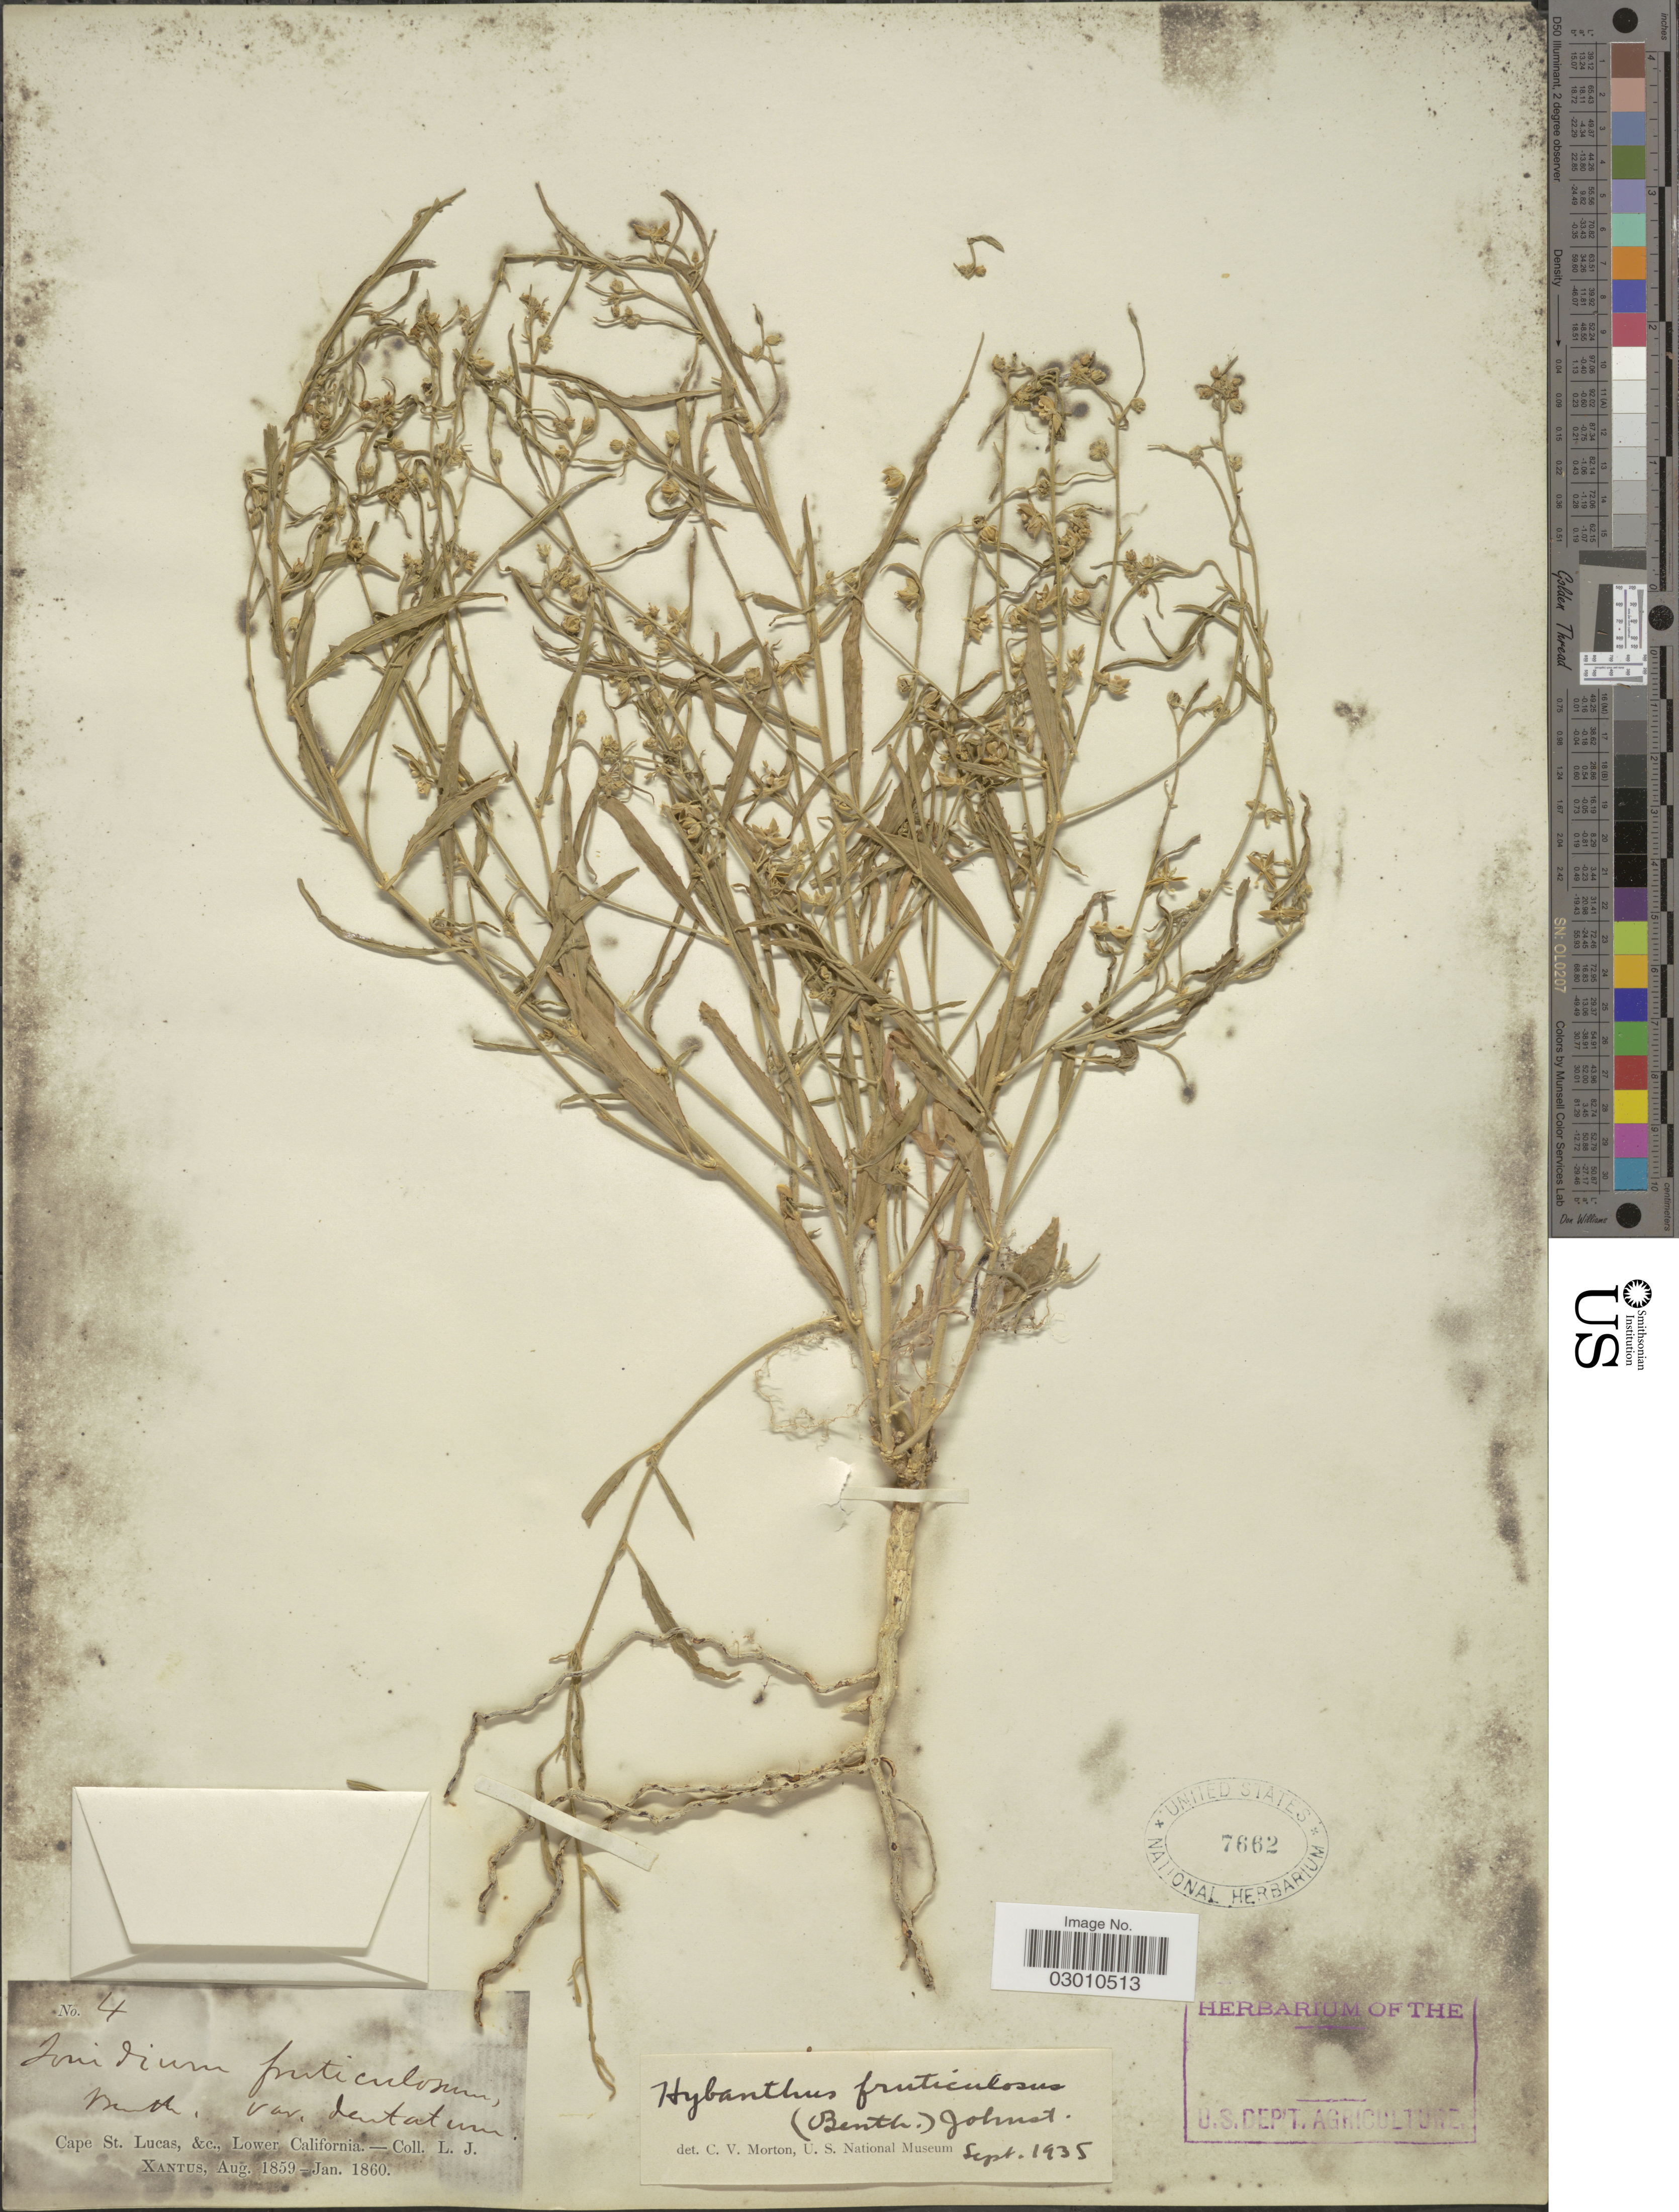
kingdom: Plantae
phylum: Tracheophyta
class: Magnoliopsida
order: Malpighiales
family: Violaceae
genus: Hybanthus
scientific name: Hybanthus fruticulosus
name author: (Benth.) I.M. Johnst.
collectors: L. J. Xantus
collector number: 4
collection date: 1859-08/1860-01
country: Mexico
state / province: Baja California Sur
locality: Cape St. Lucas, &c., Lower California.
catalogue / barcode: US 7662